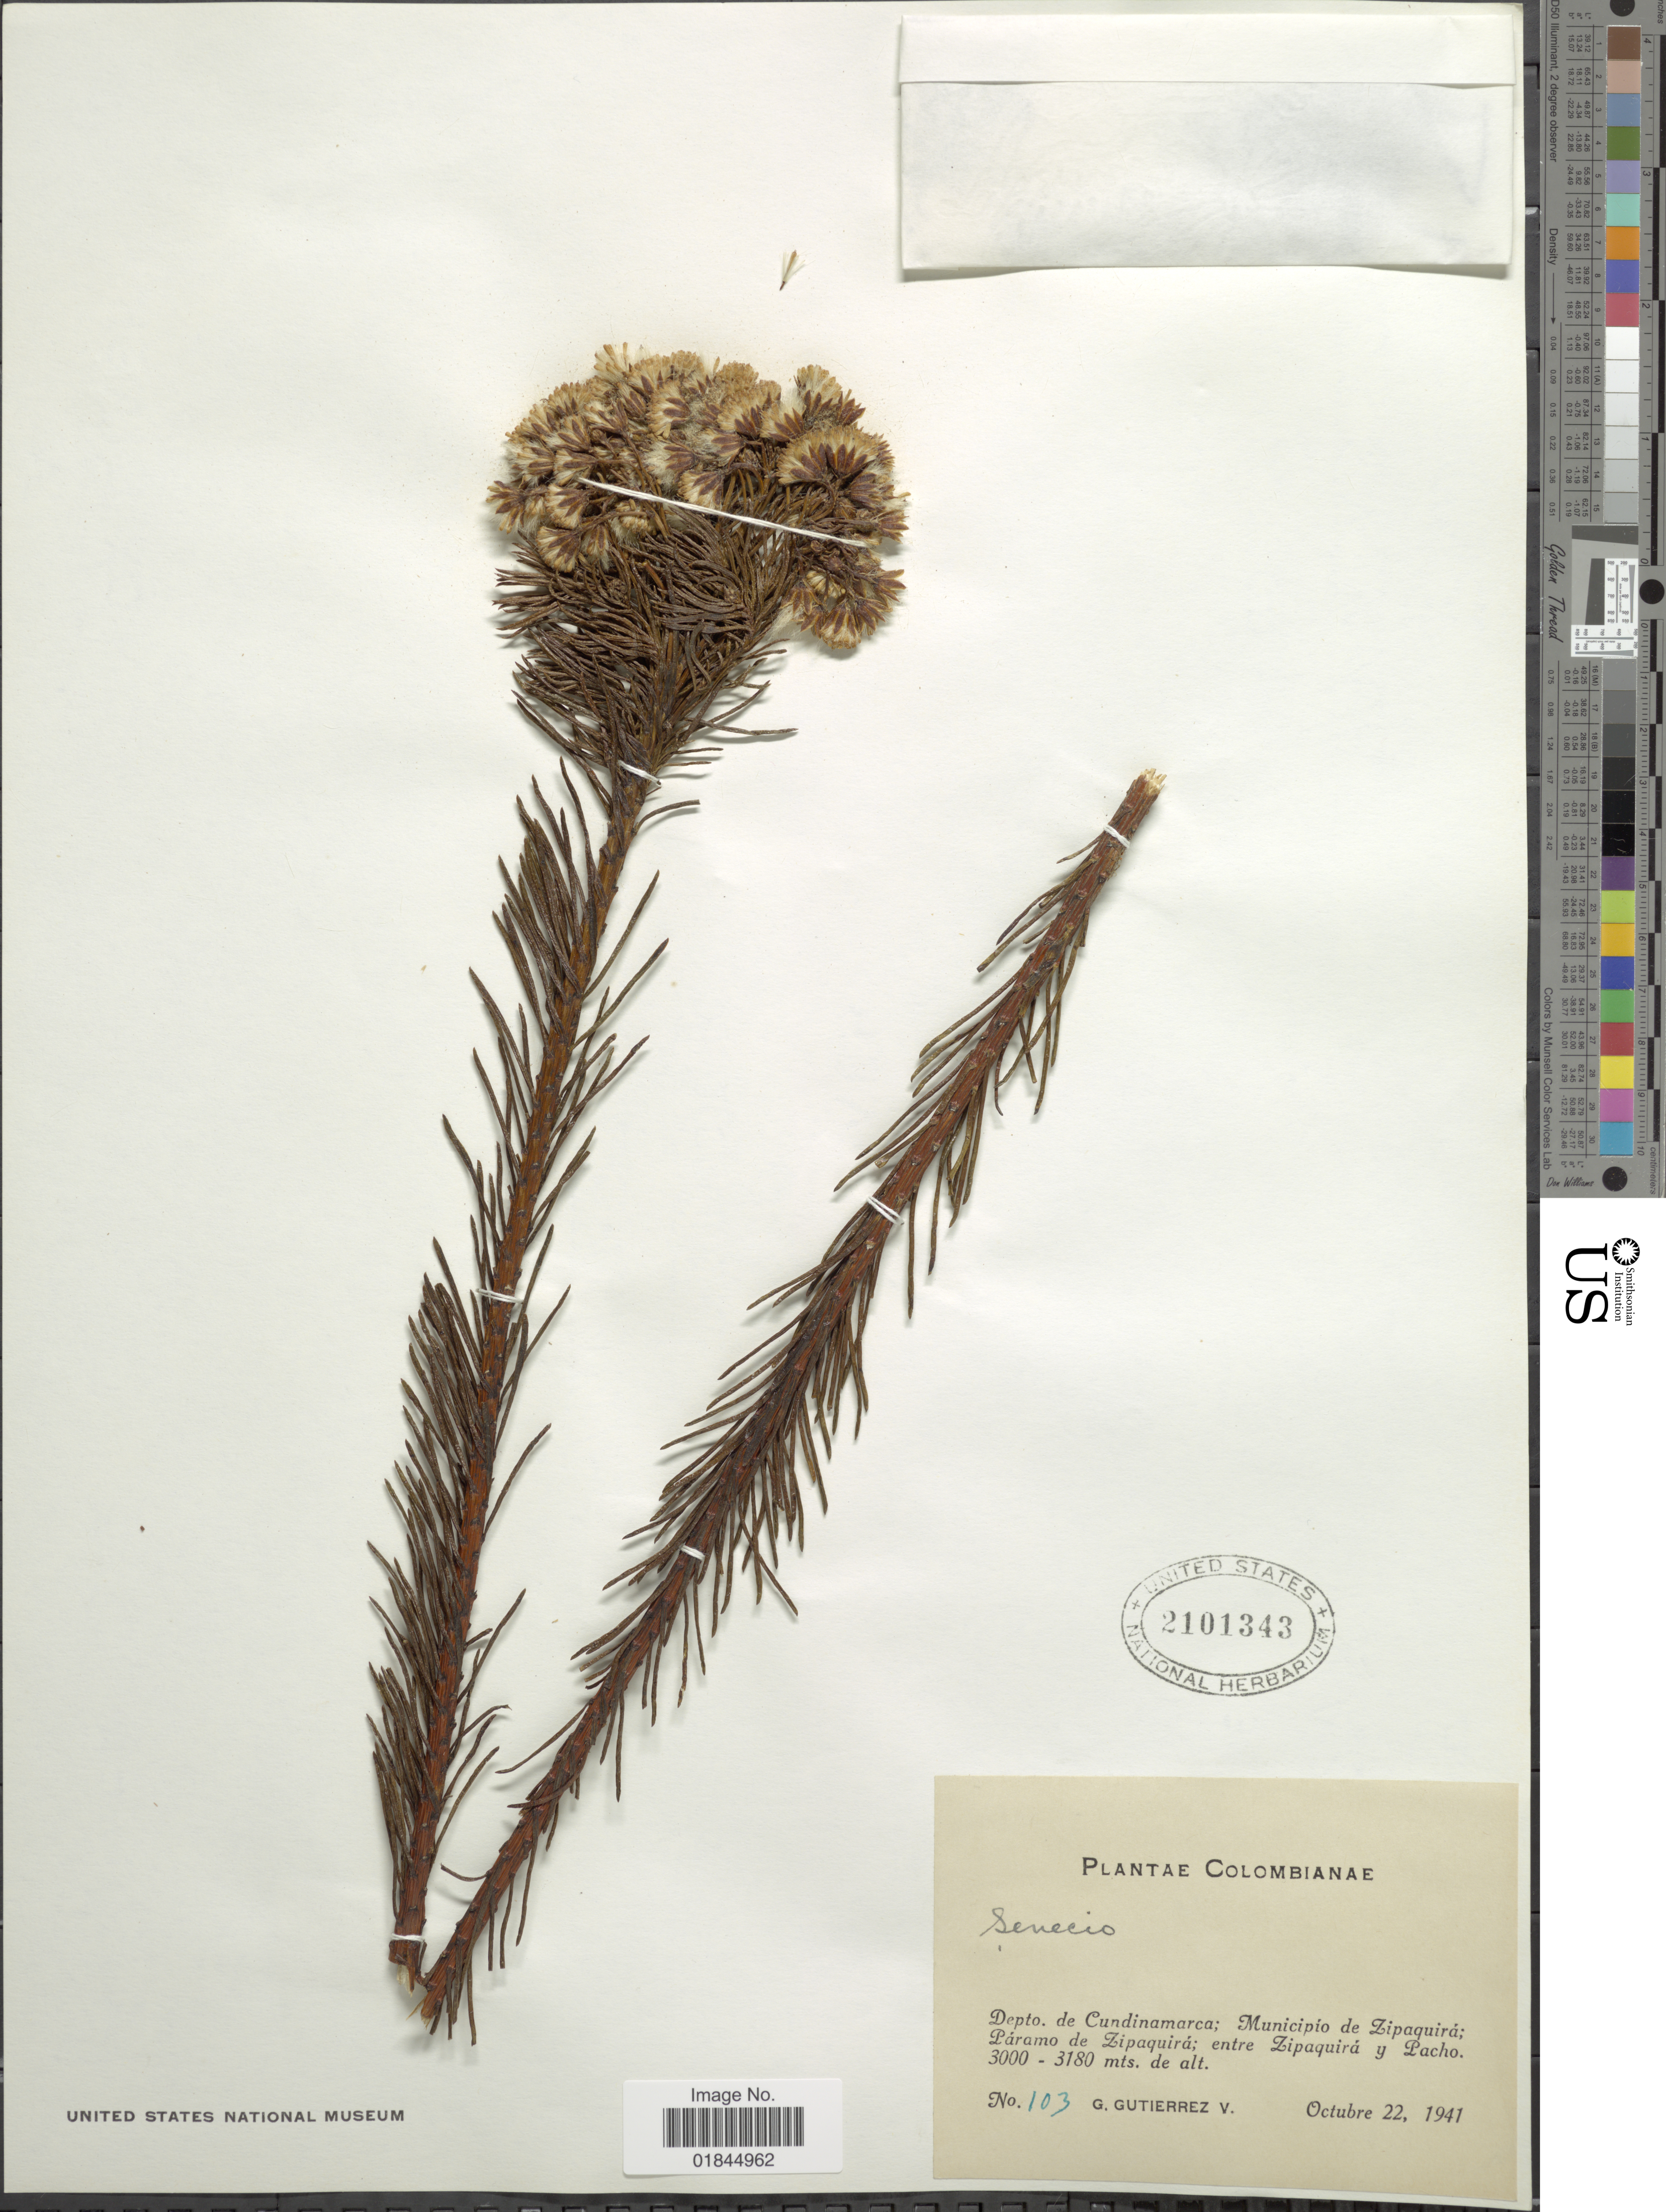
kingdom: Plantae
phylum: Tracheophyta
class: Magnoliopsida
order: Asterales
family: Asteraceae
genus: Pentacalia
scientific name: Pentacalia abietina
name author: (Willd. ex Wedd.) Cuatrec.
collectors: G. Guttierez V.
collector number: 103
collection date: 1941-10-22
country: Colombia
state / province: Cundinamarca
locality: Municipio de Zipaquira; Paramo de Zipaquira entre Zipaquira y pacho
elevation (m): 3000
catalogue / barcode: US 2101343